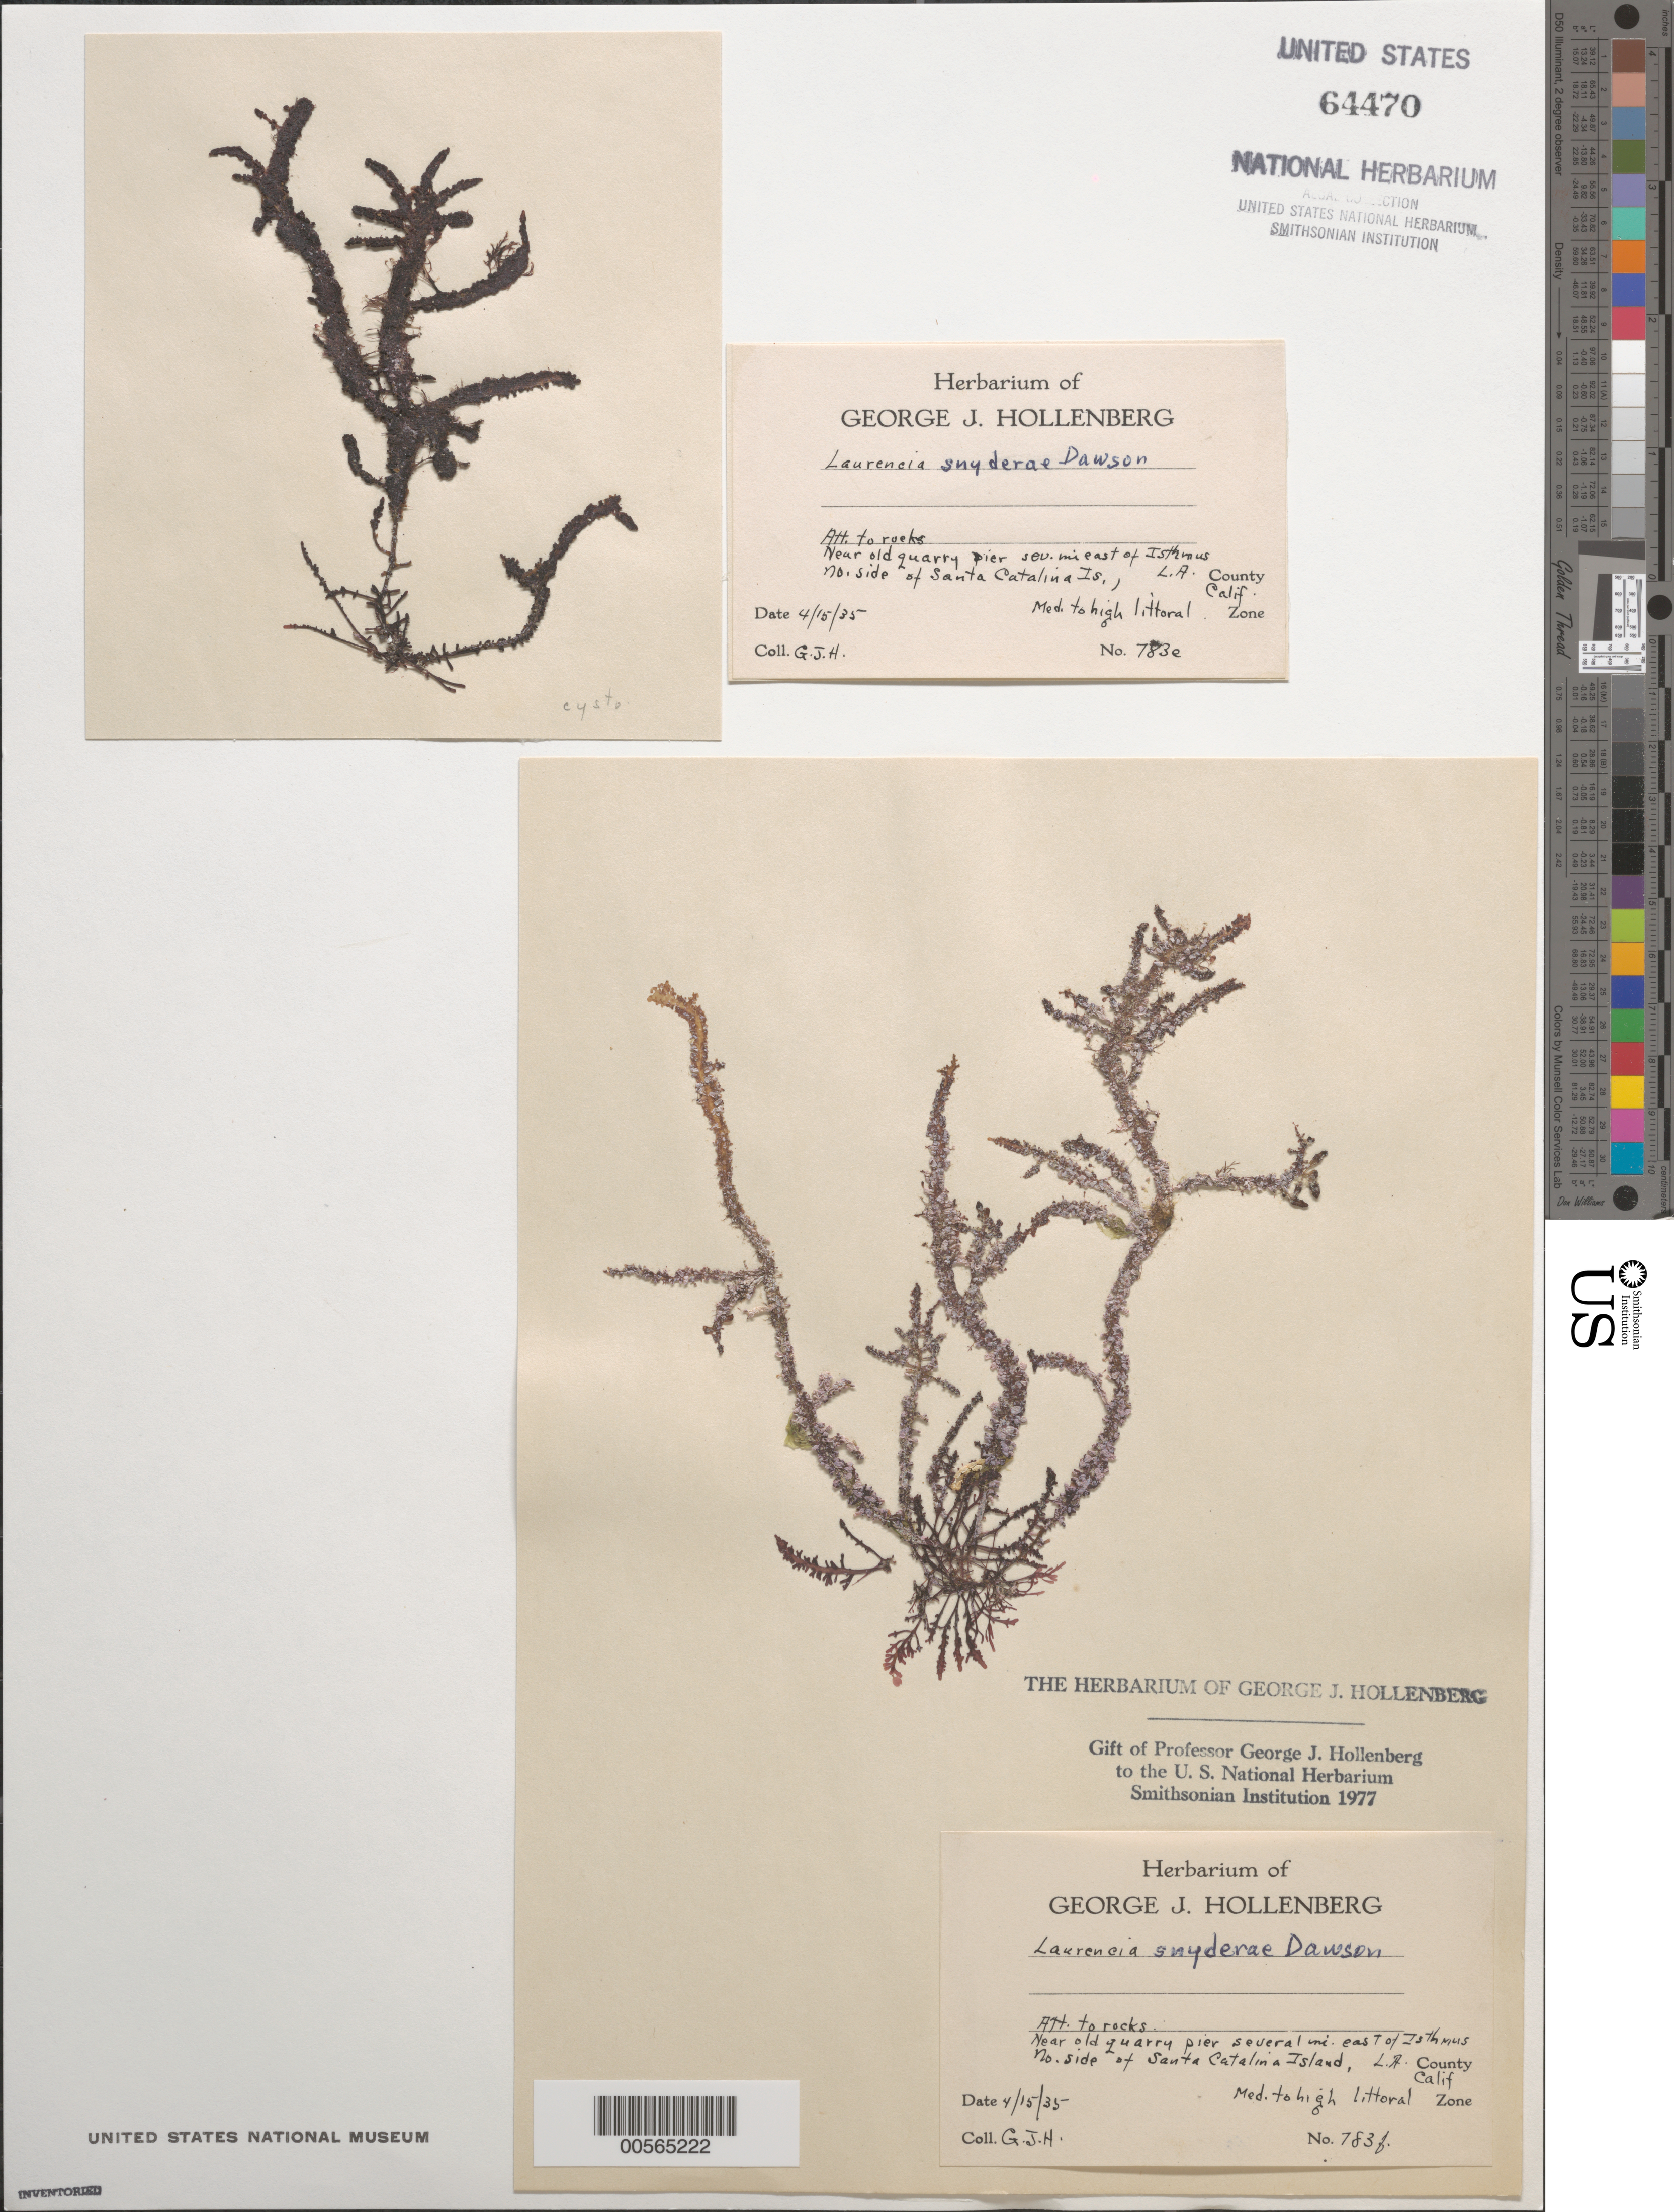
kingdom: Plantae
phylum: Rhodophyta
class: Florideophyceae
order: Ceramiales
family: Rhodomelaceae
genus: Laurencia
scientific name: Laurencia snyderae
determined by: Hollenberg, George J.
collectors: G. Hollenberg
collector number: GJH 783E & GJH 783F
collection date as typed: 15 Apr 1935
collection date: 1935-04-15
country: United States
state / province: California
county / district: Los Angeles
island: Santa Catalina Island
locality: East of Isthmus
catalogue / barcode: US 64470